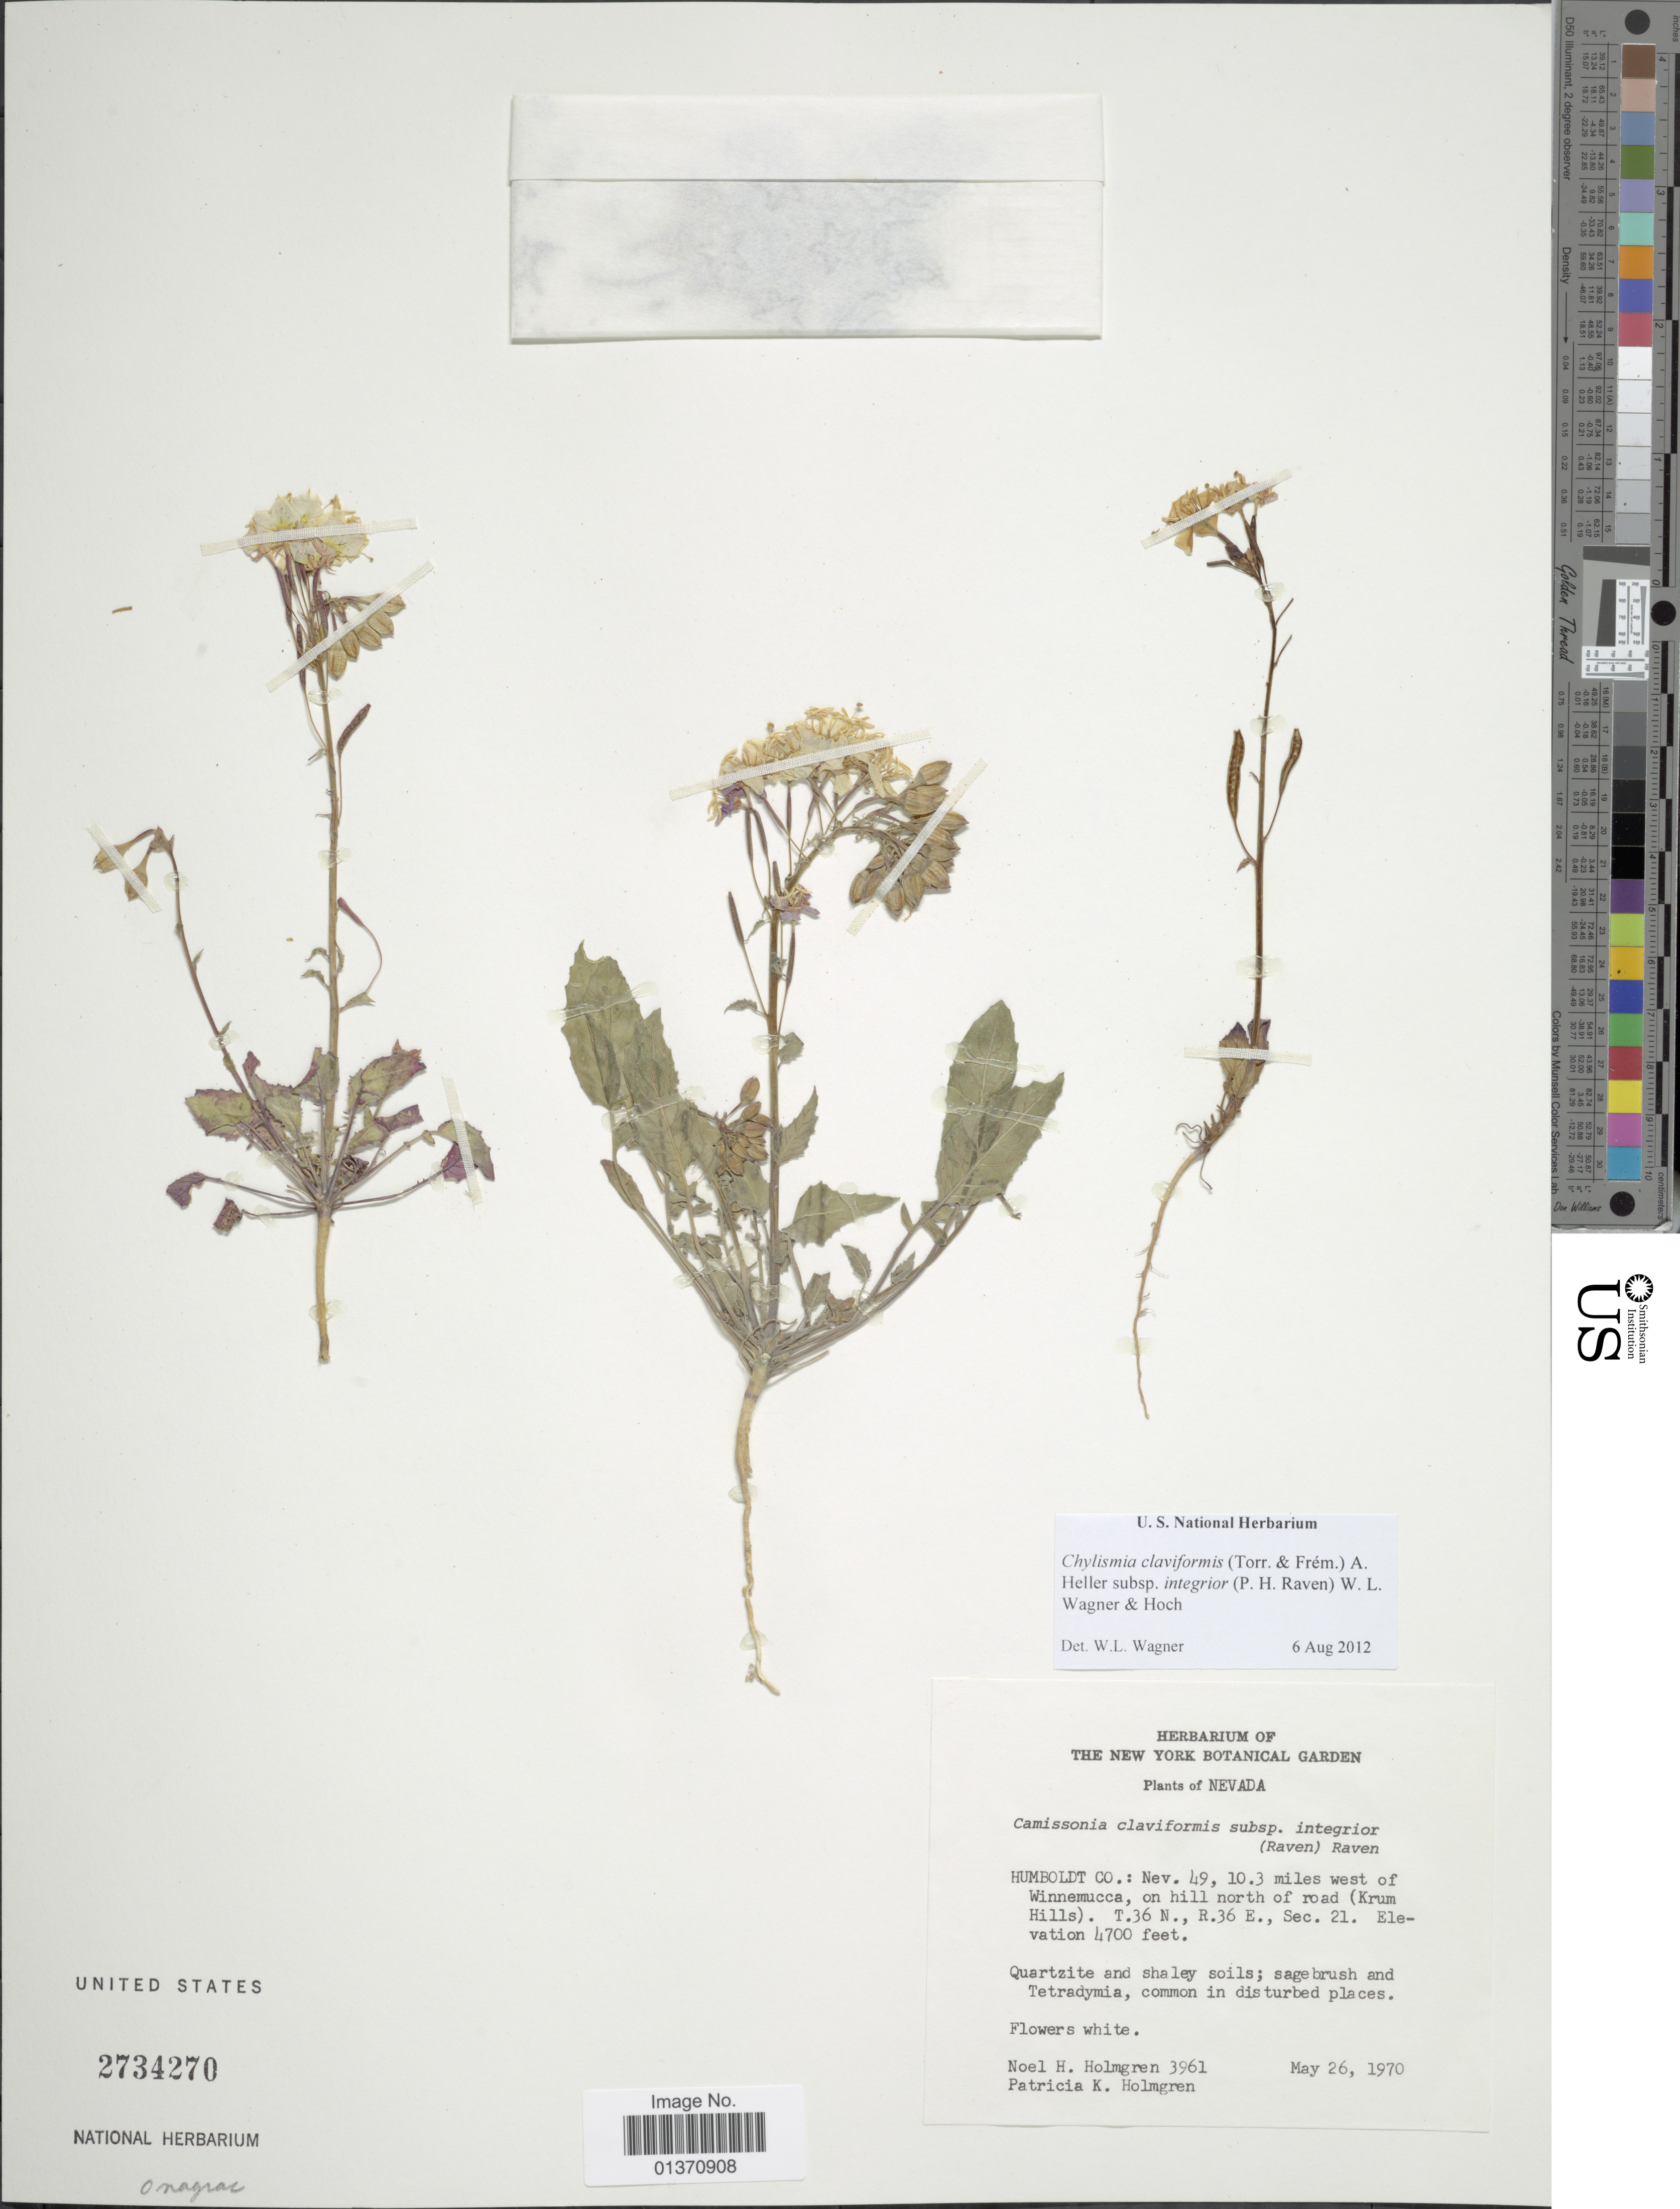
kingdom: Plantae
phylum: Tracheophyta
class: Magnoliopsida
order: Myrtales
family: Onagraceae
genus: Chylismia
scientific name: Chylismia claviformis subsp. integrior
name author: (P.H. Raven) W.L. Wagner & Hoch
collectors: N. H. Holmgren & P. K. Holmgren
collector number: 3961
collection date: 1970-05-26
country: United States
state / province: Nevada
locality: Humboldt Co.: Nev. 49, 10.3 miles west of Winnemucca, on hill north of road (Krum Hills). T.36 N., R.36 E., Sec. 21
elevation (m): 1433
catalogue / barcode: US 2734270